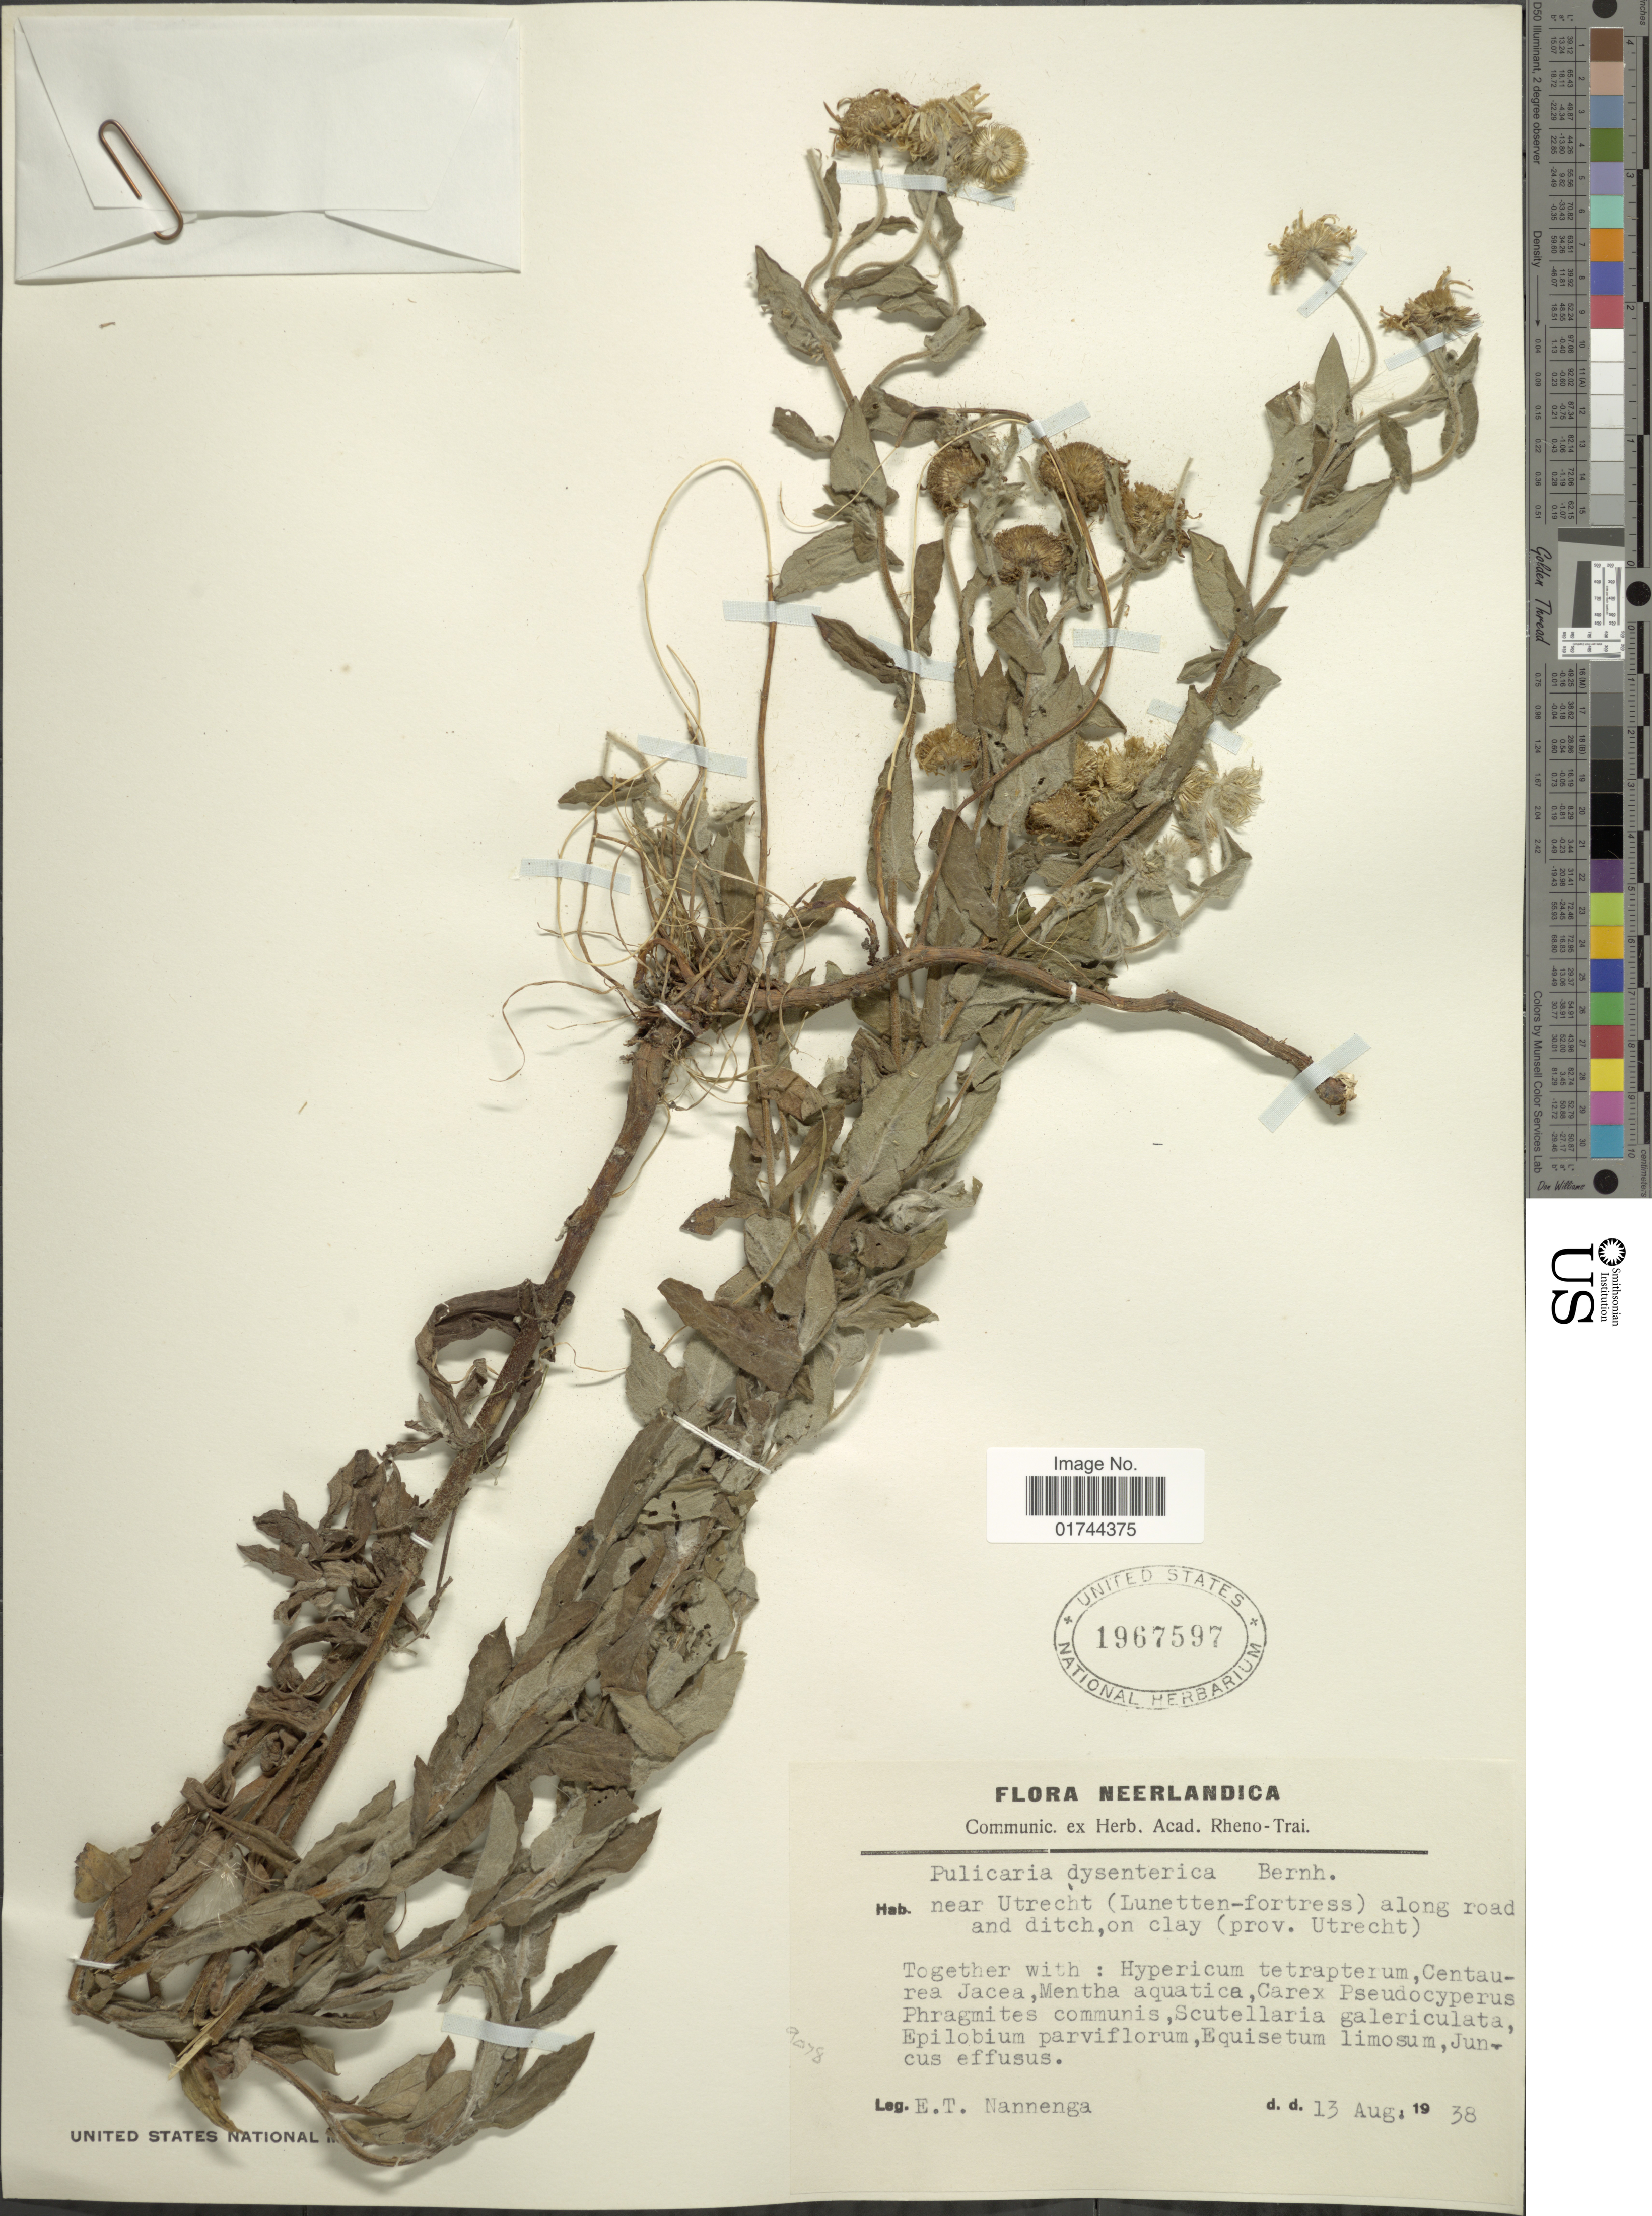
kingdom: Plantae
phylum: Tracheophyta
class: Magnoliopsida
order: Asterales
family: Asteraceae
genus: Pulicaria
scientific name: Pulicaria dysenterica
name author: (L.) Bernh.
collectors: E. Nannenga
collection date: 1938-08-13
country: Netherlands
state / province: Utrecht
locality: Near Utrecht (Lunetten-fortress) along road and ditch, on clay (prov. Utrecht)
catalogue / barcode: US 1967597